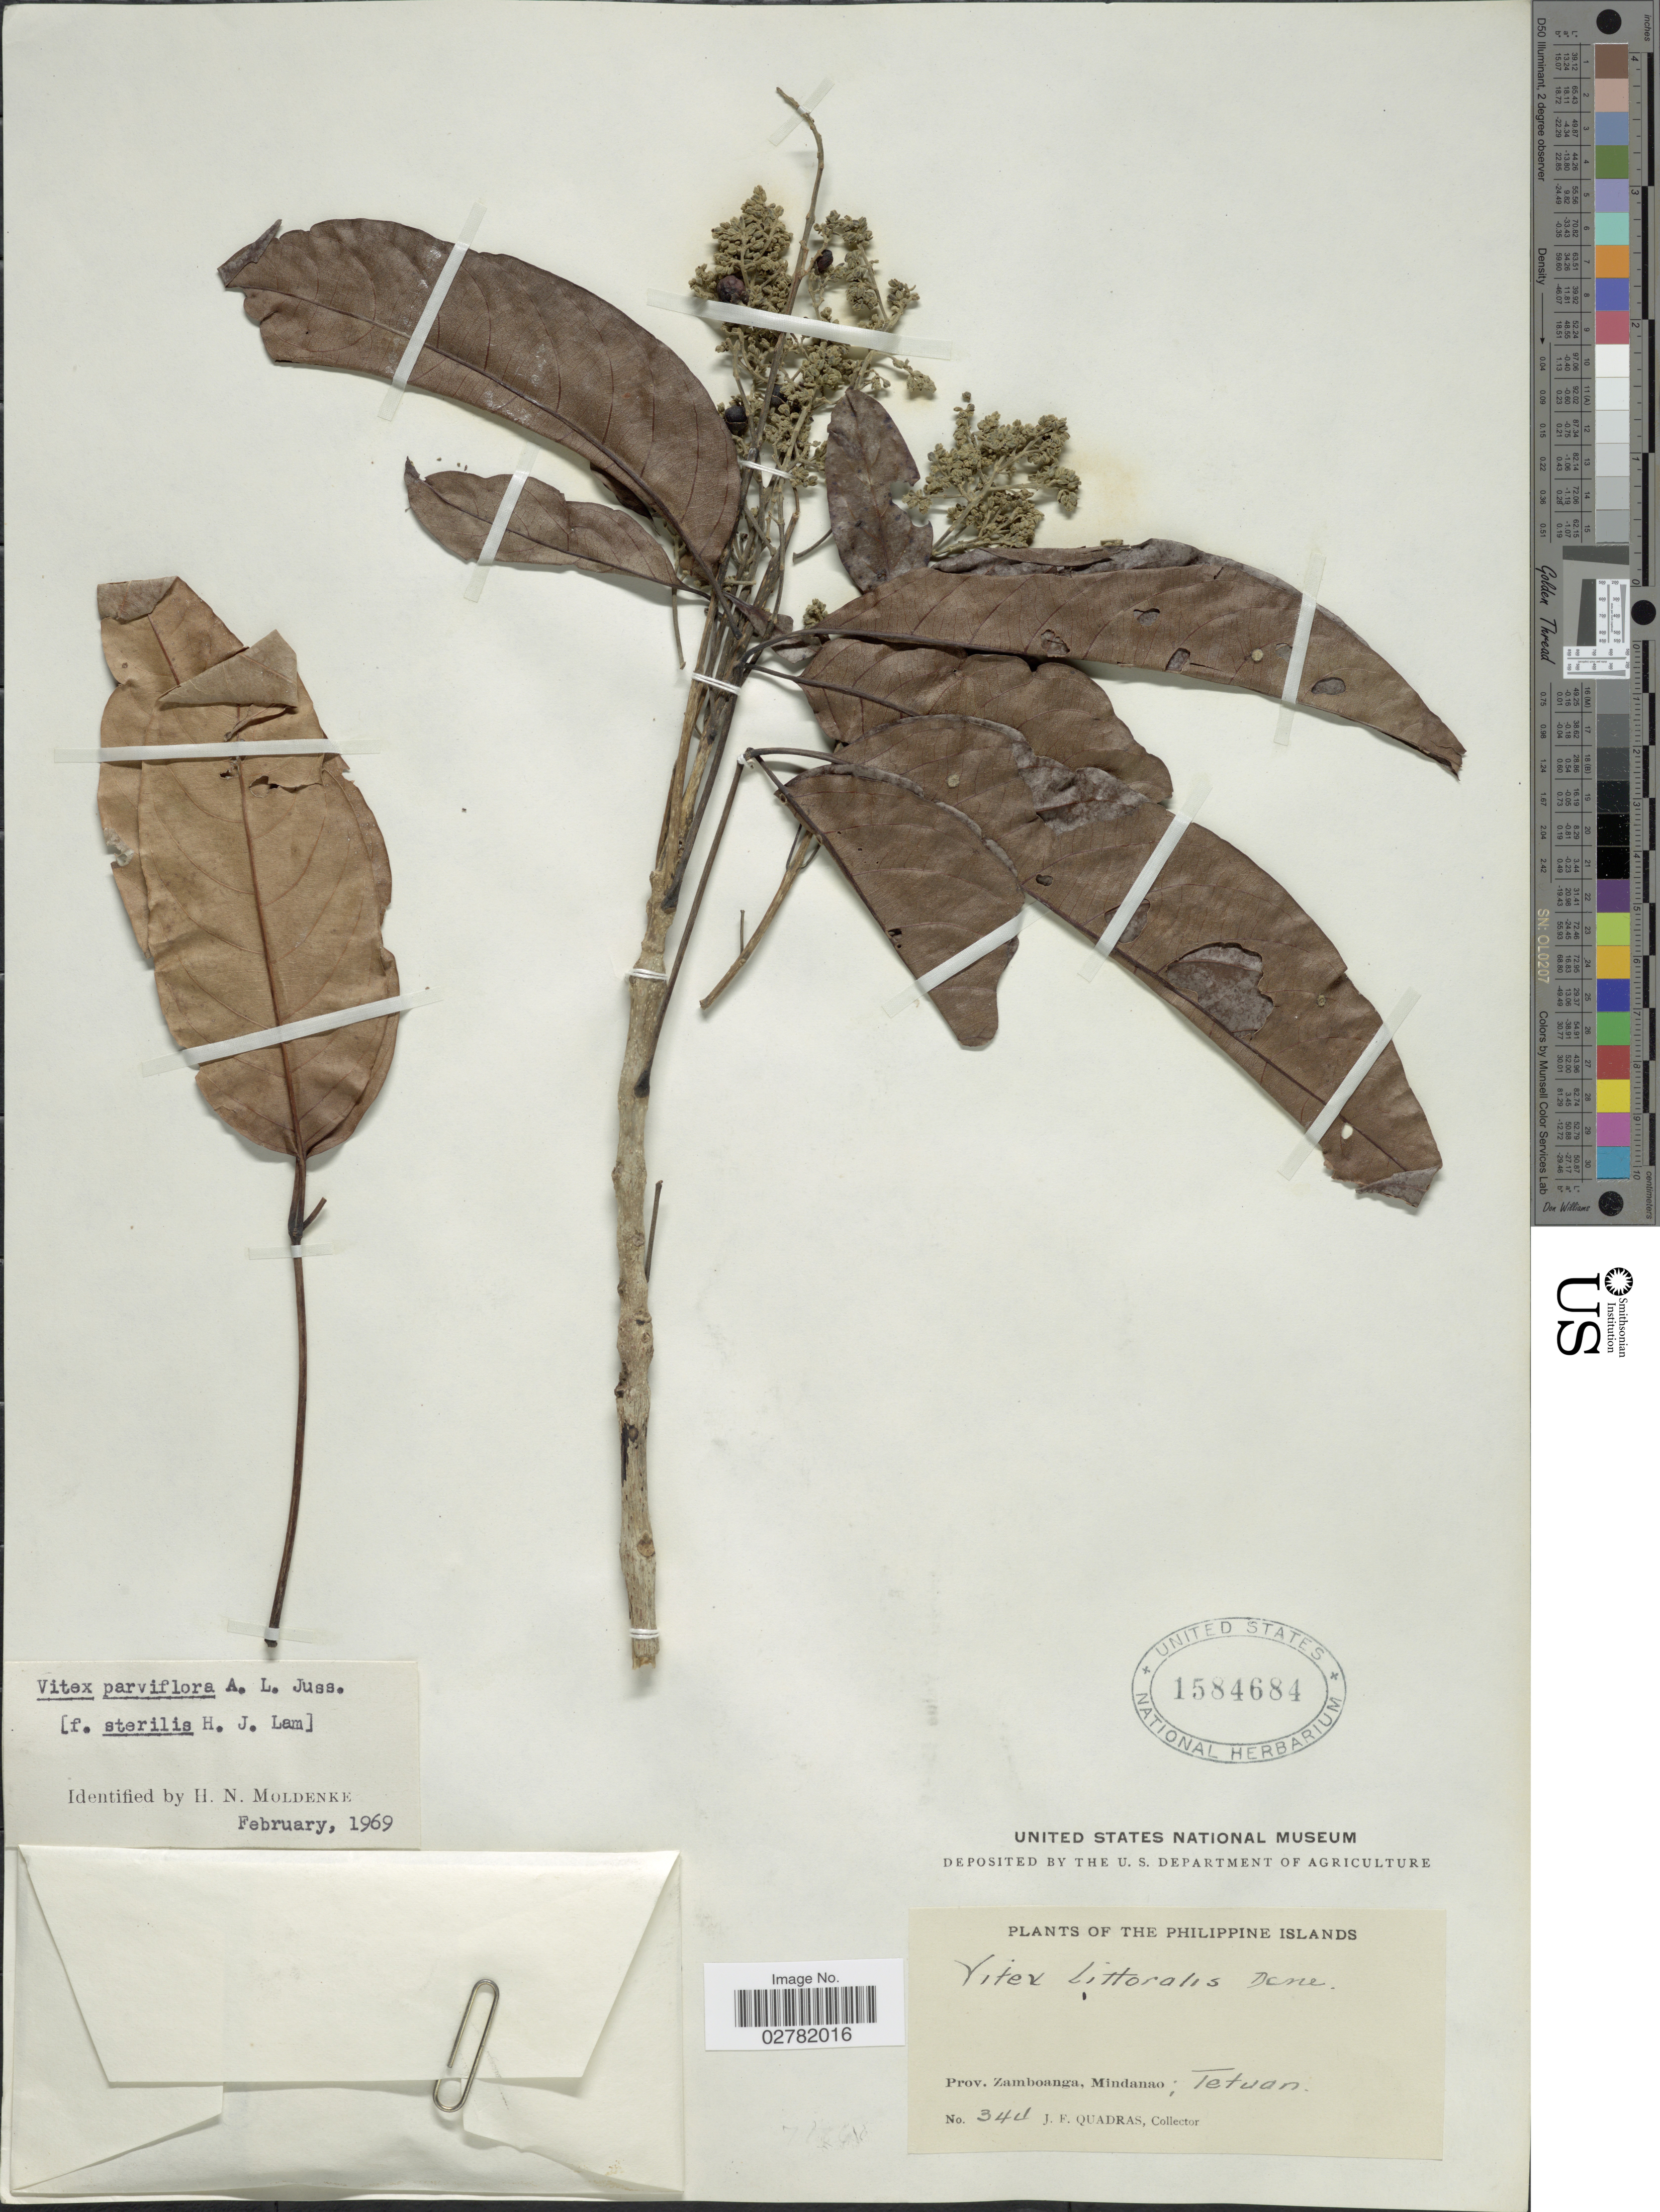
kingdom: Plantae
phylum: Tracheophyta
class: Magnoliopsida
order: Lamiales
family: Lamiaceae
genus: Vitex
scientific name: Vitex parviflora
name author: Juss.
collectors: J. Quadras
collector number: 344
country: Philippines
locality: Philippine Islands. Prov. Zamboanga, Mindanao; Tetuan.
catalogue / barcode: US 1584684